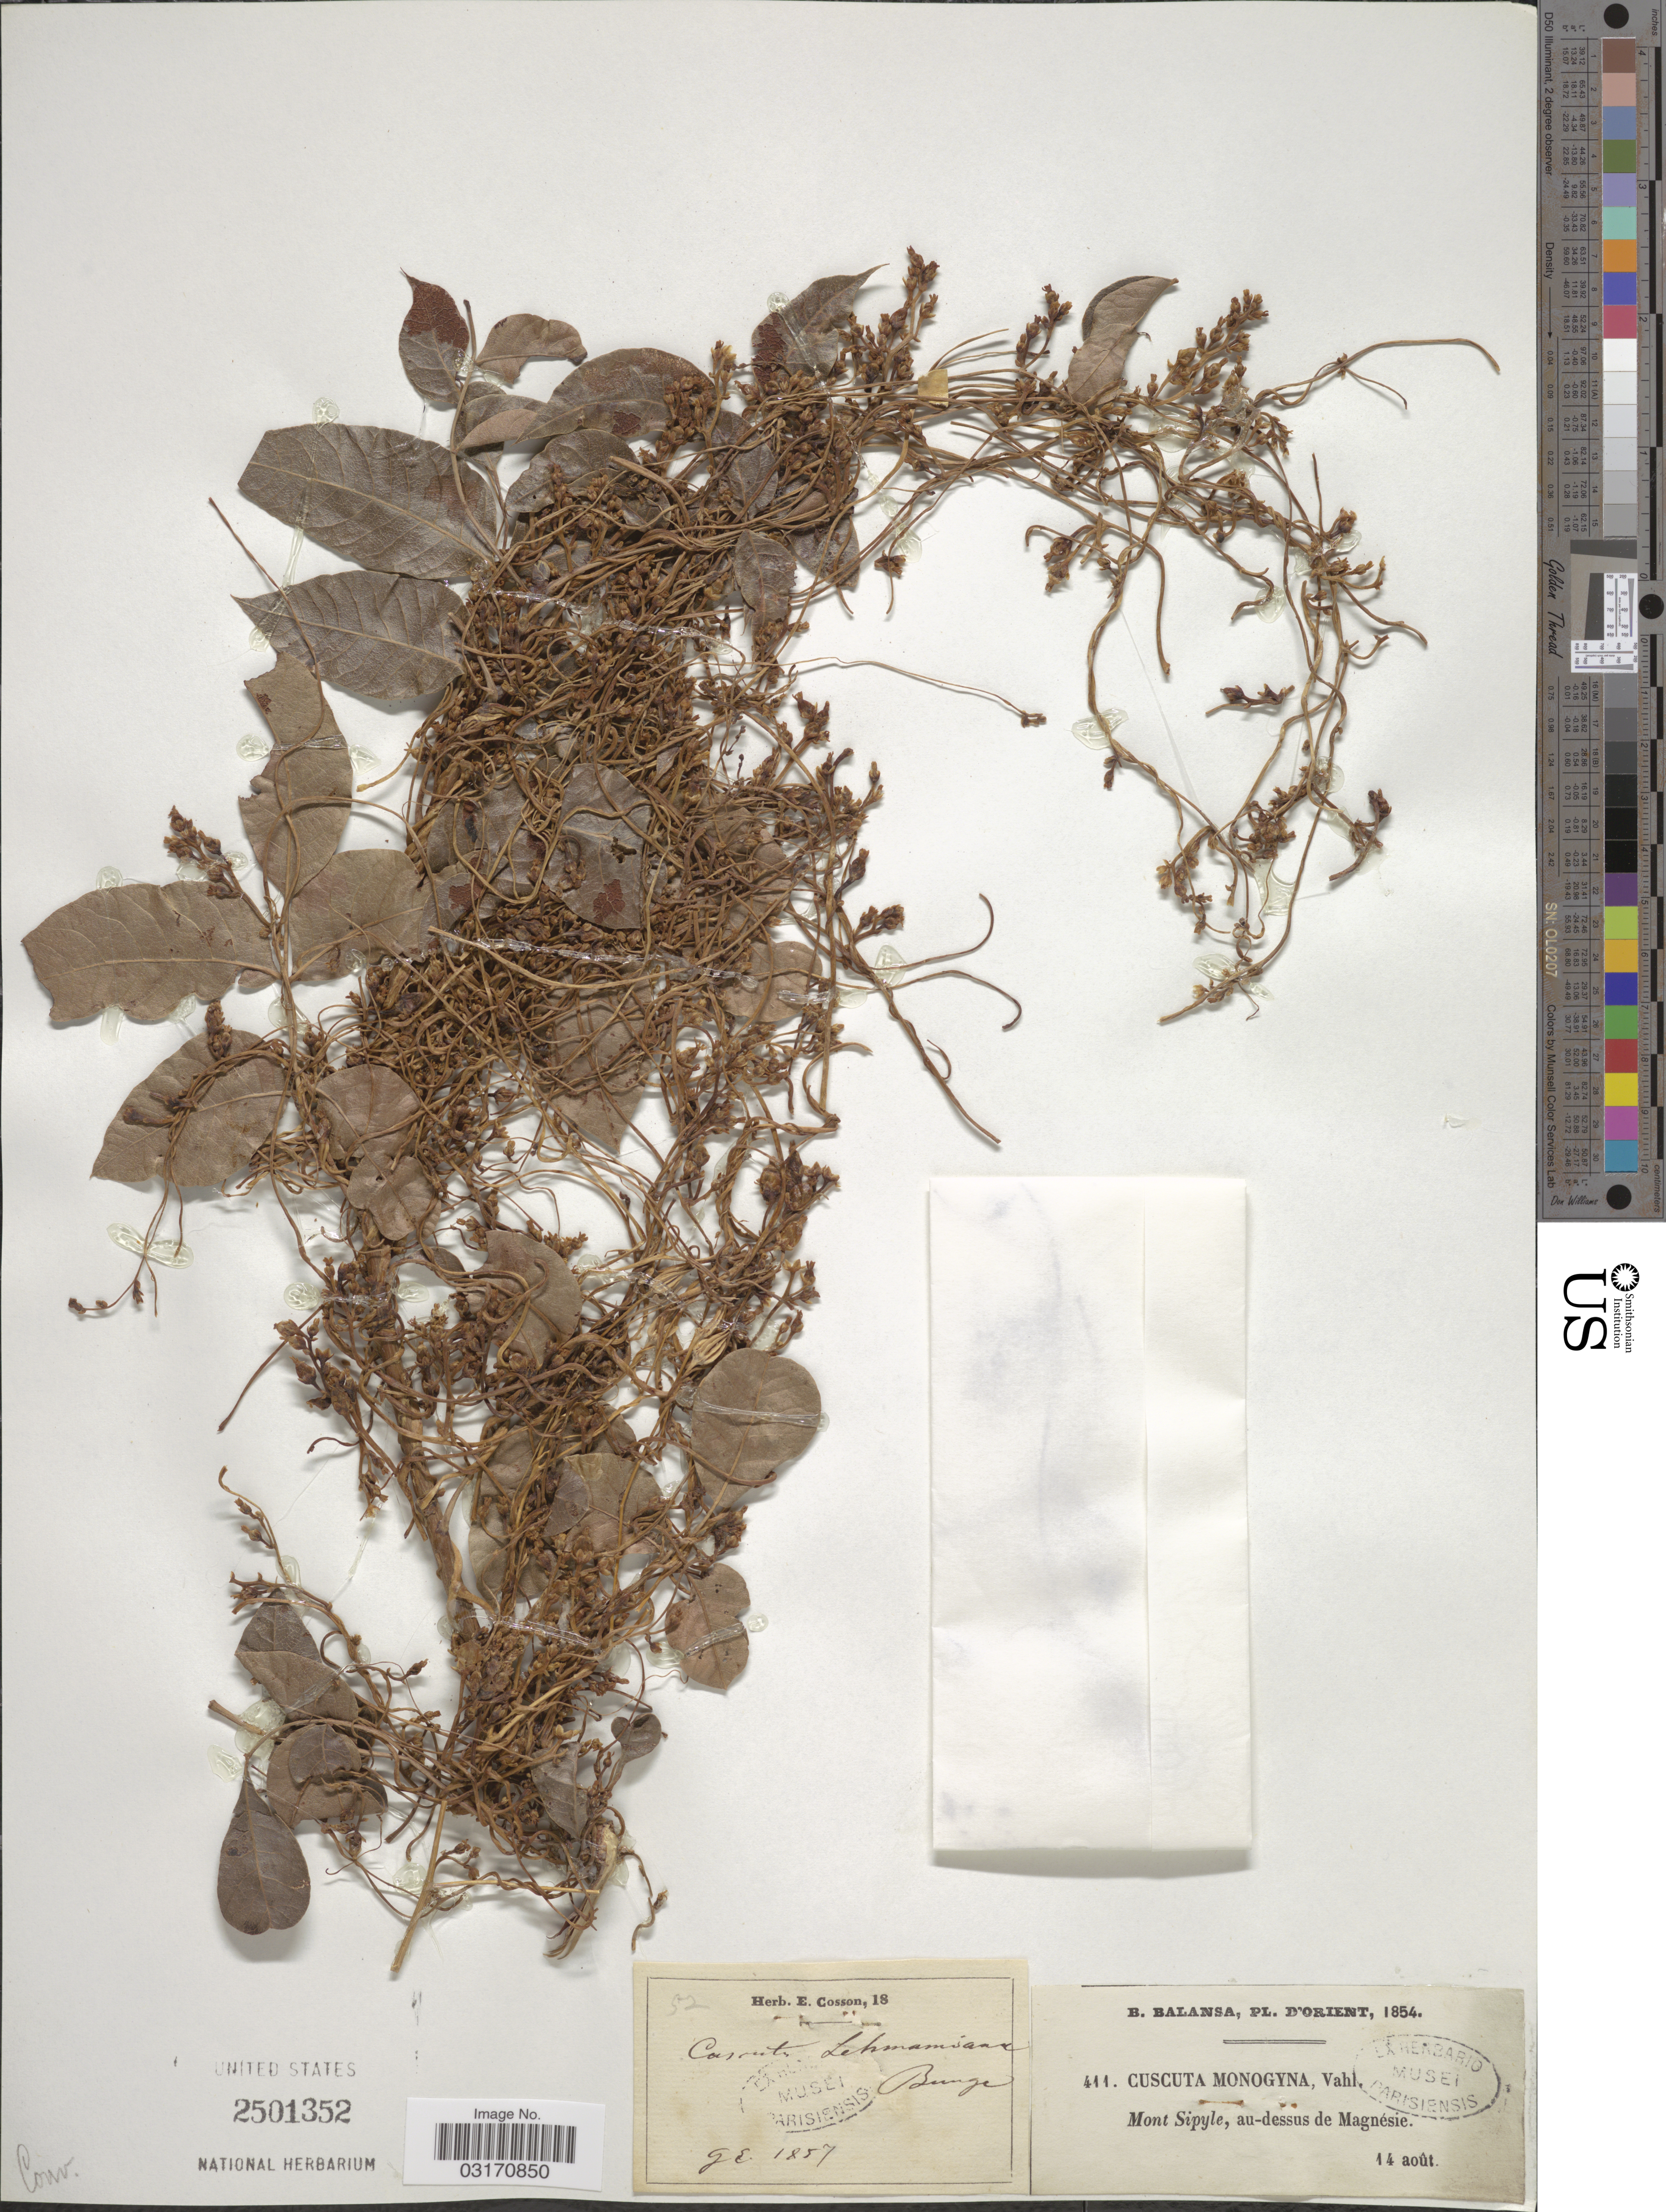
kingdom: Plantae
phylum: Tracheophyta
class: Magnoliopsida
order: Solanales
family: Convolvulaceae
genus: Cuscuta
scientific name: Cuscuta monogyna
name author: Vahl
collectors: B. Balansa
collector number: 411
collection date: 1854-08-14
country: Turkey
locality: Orient. Mont Sipyle, au-dessus de Magnésie.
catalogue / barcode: US 2501352